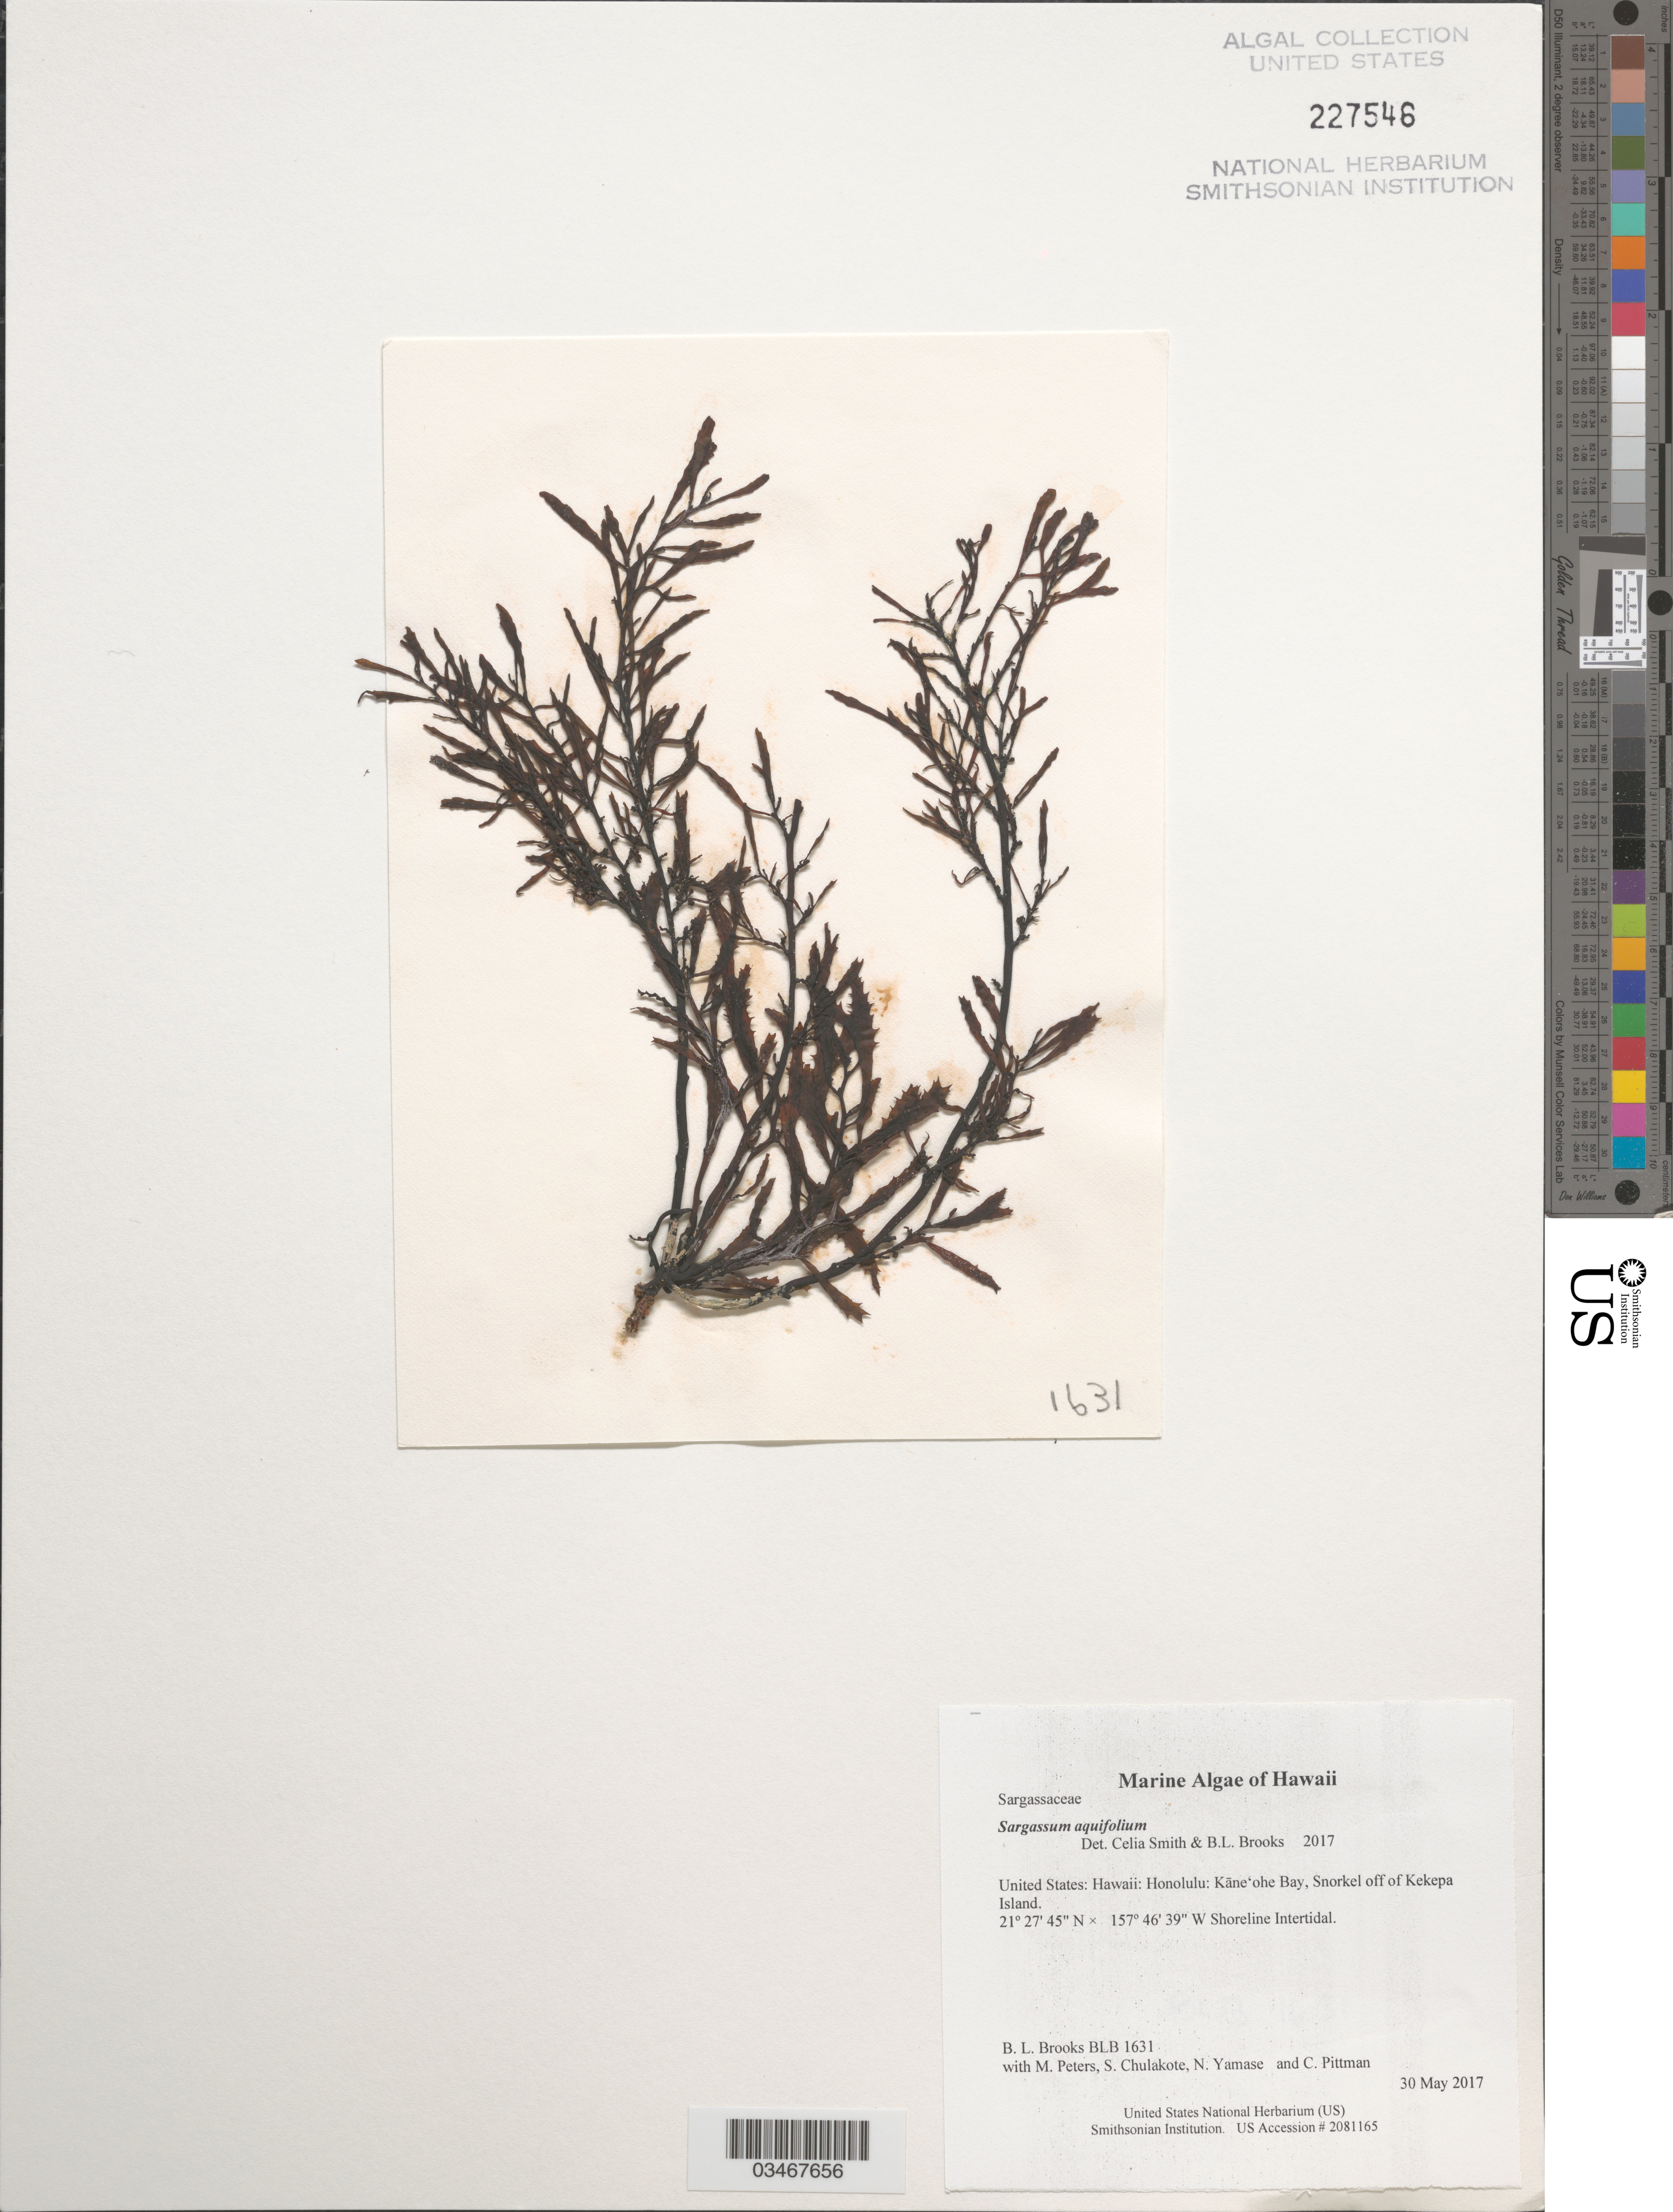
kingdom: Chromista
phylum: Ochrophyta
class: Phaeophyceae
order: Fucales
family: Sargassaceae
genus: Sargassum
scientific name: Sargassum aquifolium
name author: (Turner) C. Agardh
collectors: B. Brooks, M. Peters, S. Chulakote, N. Yamase & C. Pittman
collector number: BLB 1631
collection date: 2017-05-30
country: United States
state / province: Hawaii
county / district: Honolulu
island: Oahu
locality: Honolulu: Kāne'ohe Bay, Snorkel off of Kekepa Island.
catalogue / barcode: US 227546